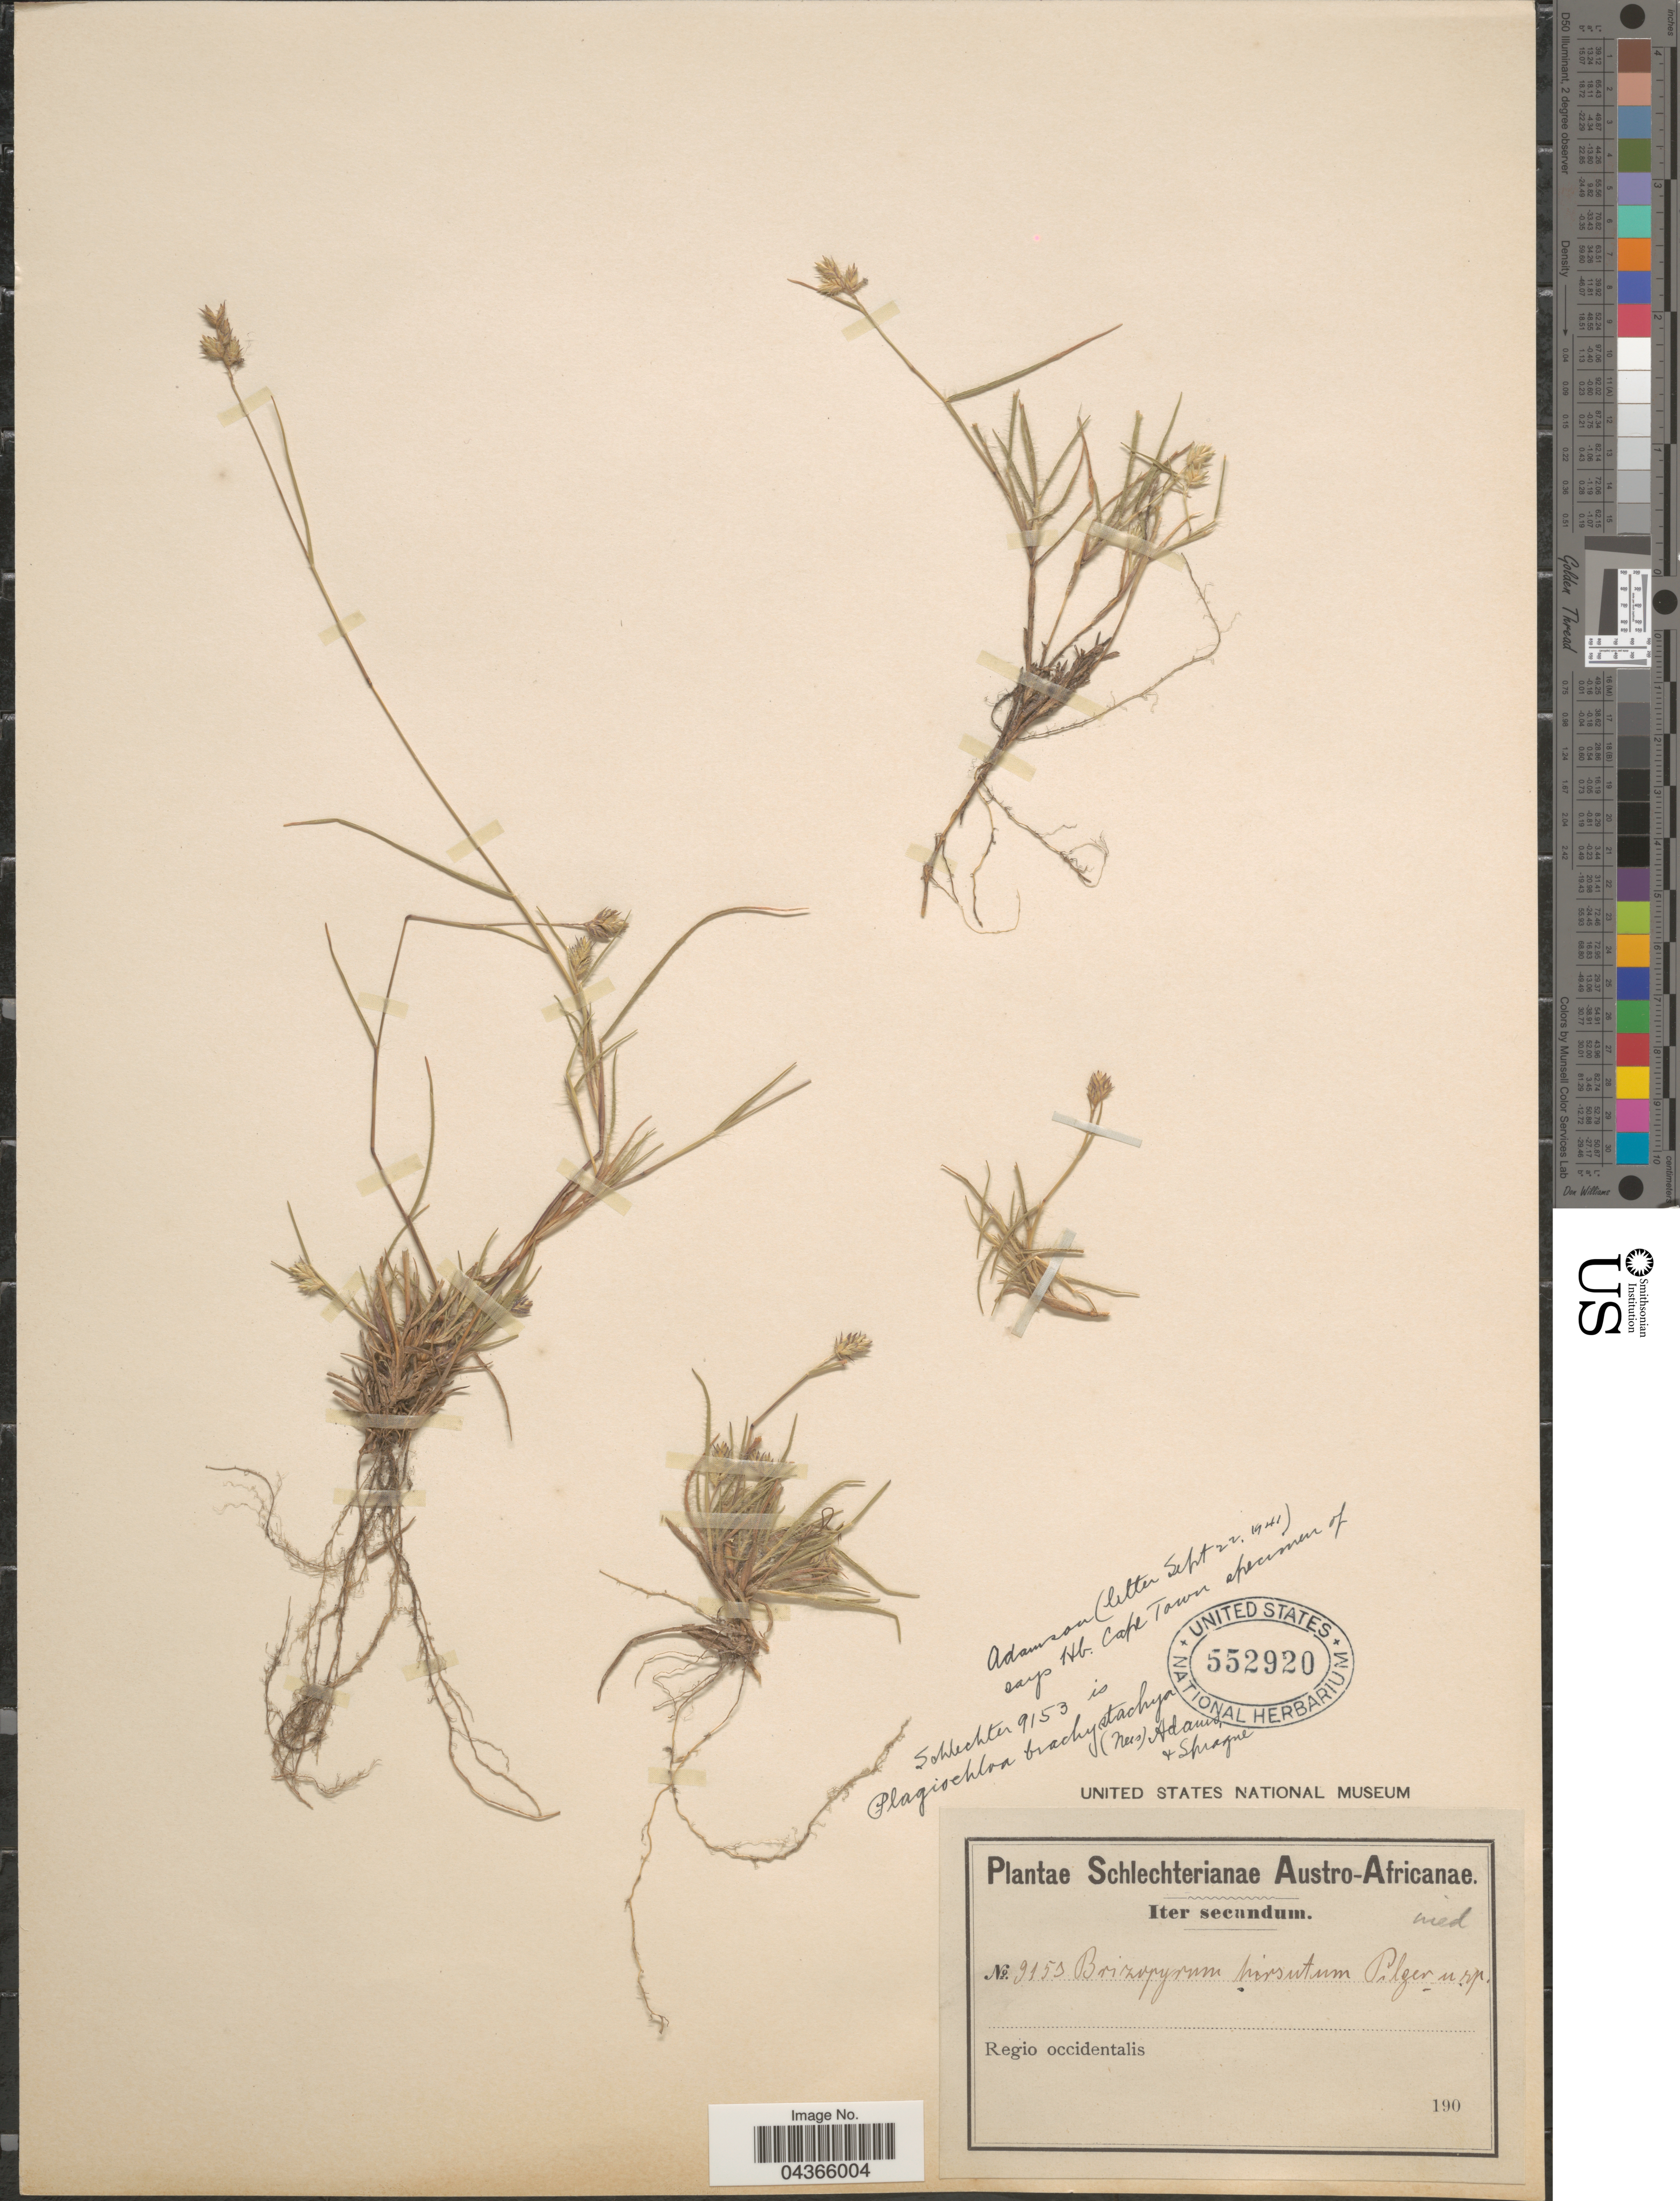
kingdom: Plantae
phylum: Tracheophyta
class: Liliopsida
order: Poales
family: Poaceae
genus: Tribolium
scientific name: Tribolium brachystachyum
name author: (Nees) Renvoize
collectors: Schlechter, --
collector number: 9153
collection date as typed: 190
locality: Austro-Africanae. Regio occidentalis.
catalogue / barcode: US 552920